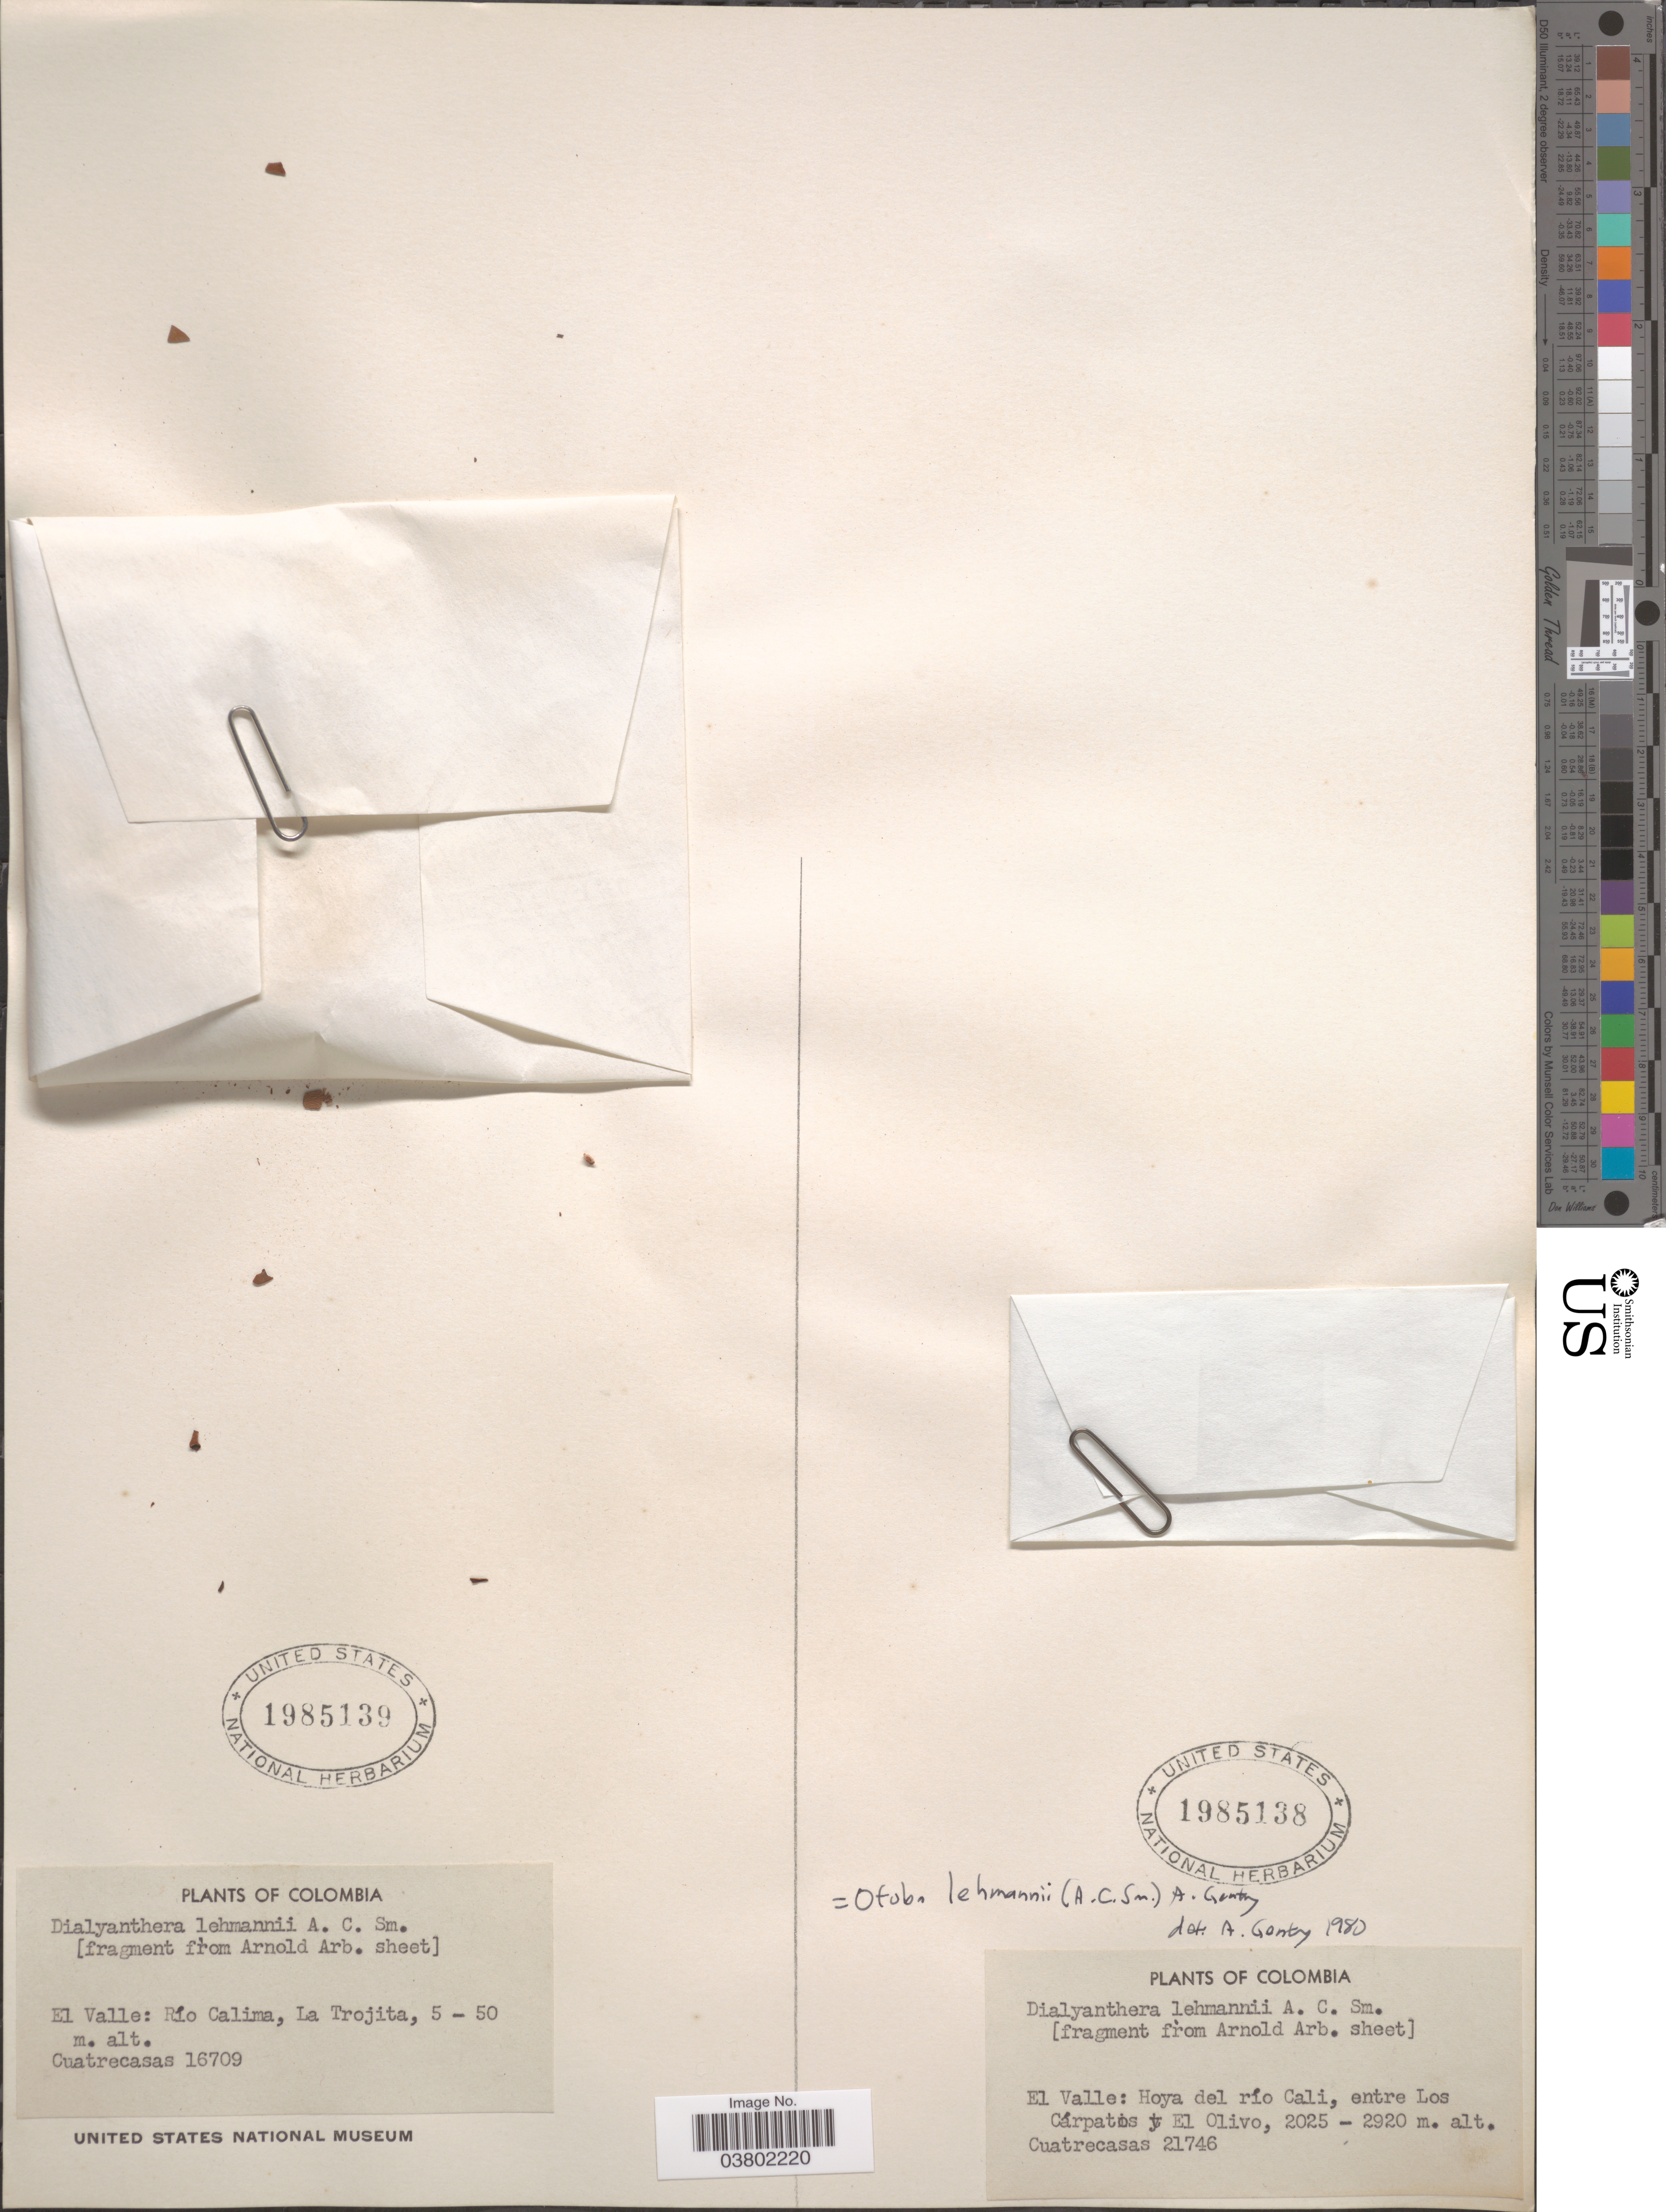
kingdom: Plantae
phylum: Tracheophyta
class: Magnoliopsida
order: Magnoliales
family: Myristicaceae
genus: Otoba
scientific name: Otoba lehmannii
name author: (A.C. Sm.) A.H. Gentry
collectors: Cuatrecasas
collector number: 21746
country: Colombia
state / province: Valle del Cauca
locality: El Valle: Hoya del río Cali, entre Los Cárpatos y El Olivo.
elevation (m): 2025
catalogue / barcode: US 1985138